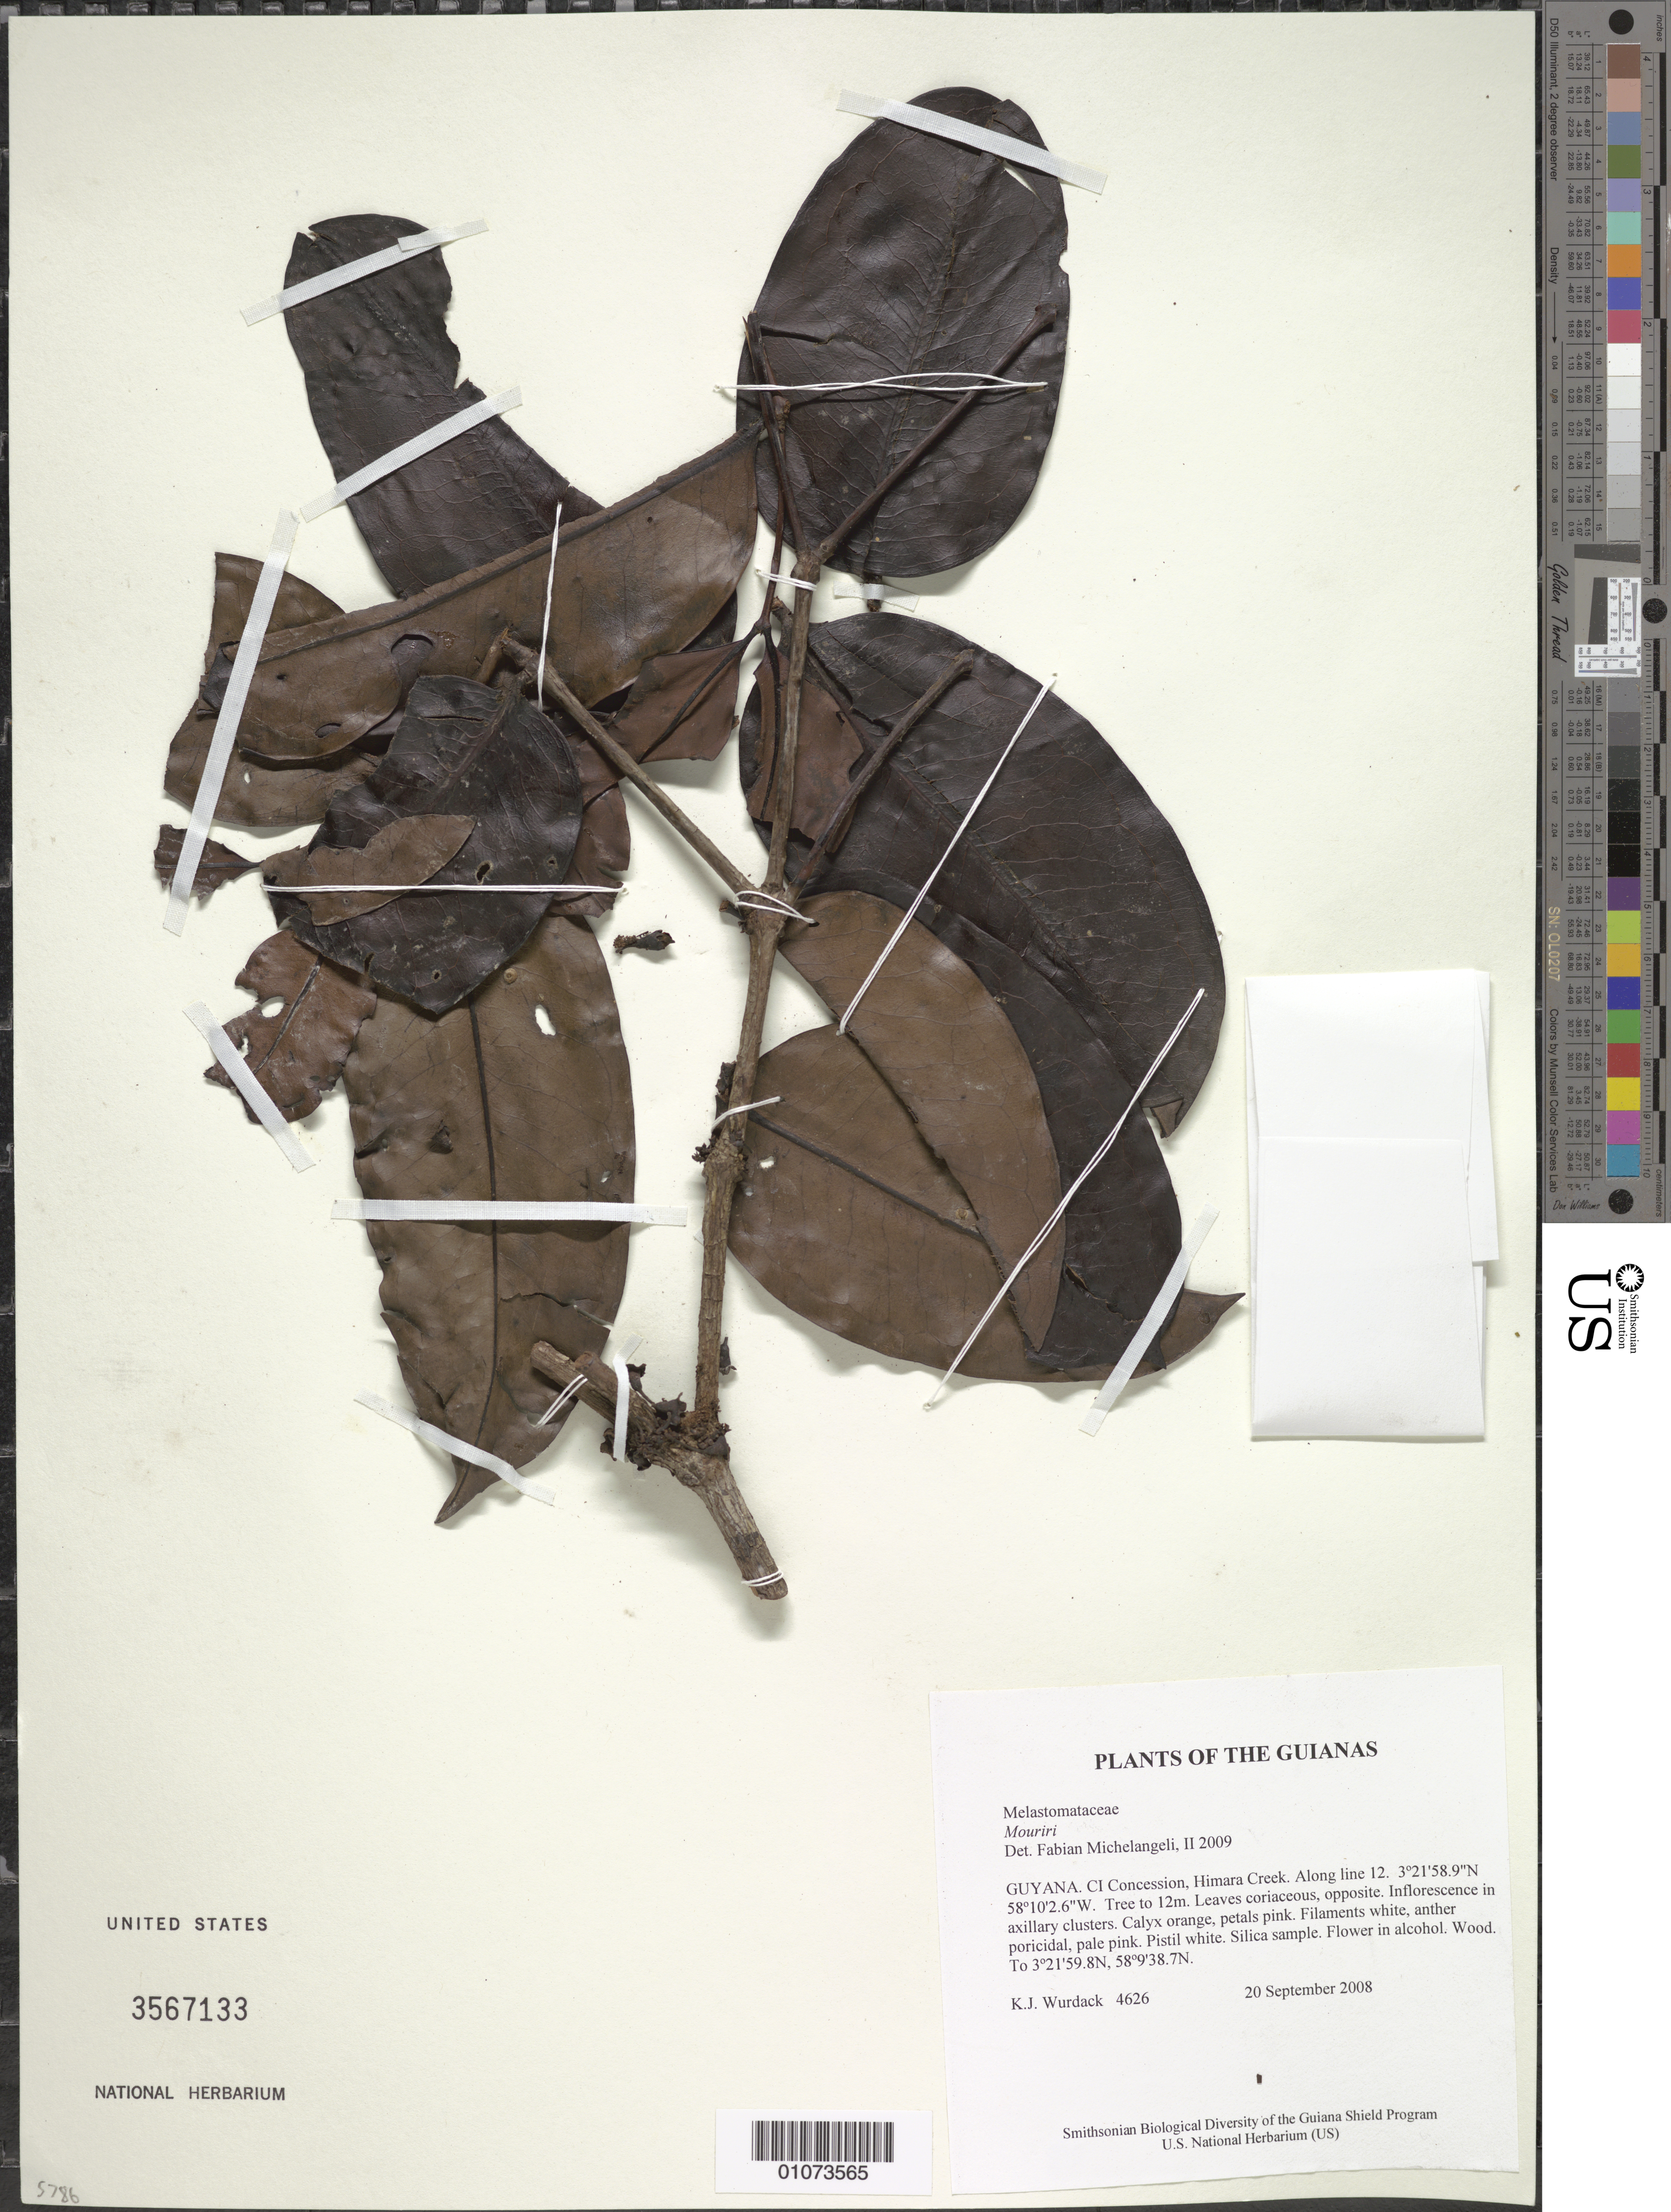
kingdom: Plantae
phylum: Tracheophyta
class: Magnoliopsida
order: Myrtales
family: Melastomataceae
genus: Mouriri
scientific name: Mouriri sp.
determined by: Michelangeli, F. A.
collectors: K. Wurdack, K. M. Redden, A. Rodriguez, C. Perry, P. Ragnauth, H. James & H. Simon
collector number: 4626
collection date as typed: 20 September 2008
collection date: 2008-09-20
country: Guyana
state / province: U. Takutu-U. Essequibo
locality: CI Concession, Himara Creek. Along line 12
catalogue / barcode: US 3567133